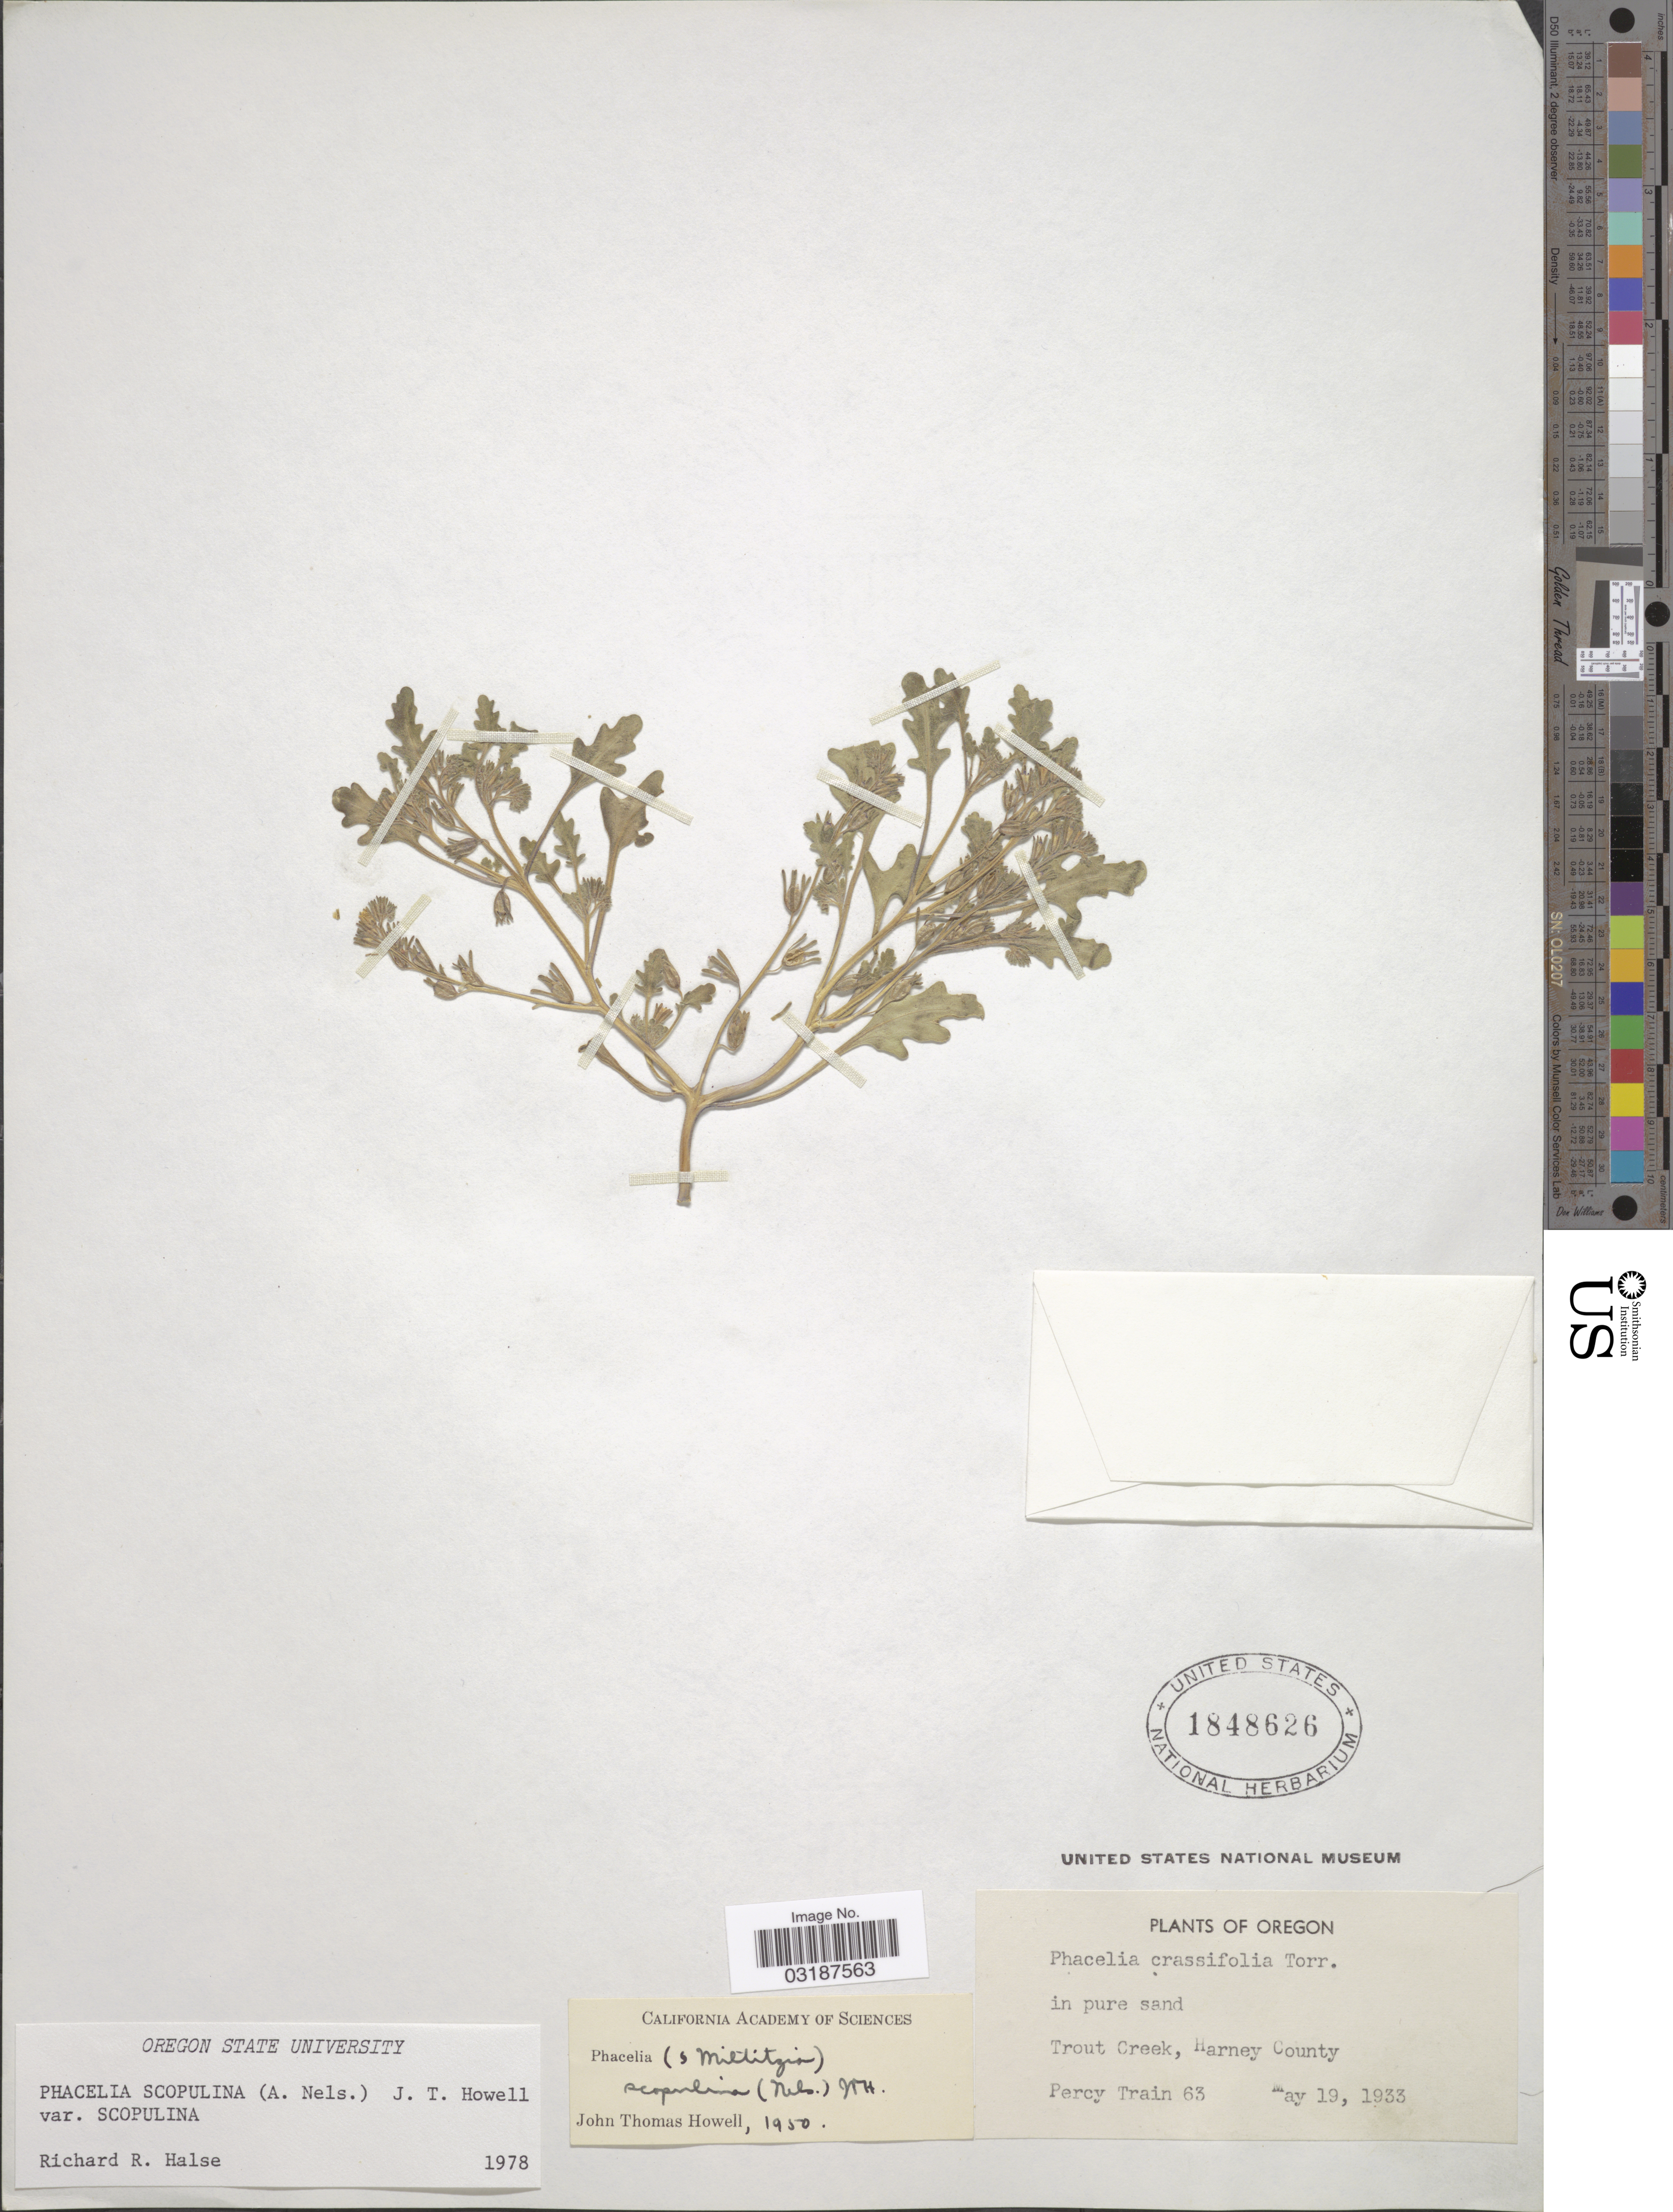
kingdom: Plantae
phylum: Tracheophyta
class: Magnoliopsida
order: Boraginales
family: Hydrophyllaceae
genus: Phacelia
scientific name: Phacelia scopulina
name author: (A. Nelson) J.T. Howell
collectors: P. Train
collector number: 63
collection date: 1933-05-19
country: United States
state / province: Oregon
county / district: Harney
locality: Trout Creek, Harney County.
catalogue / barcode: US 1848626